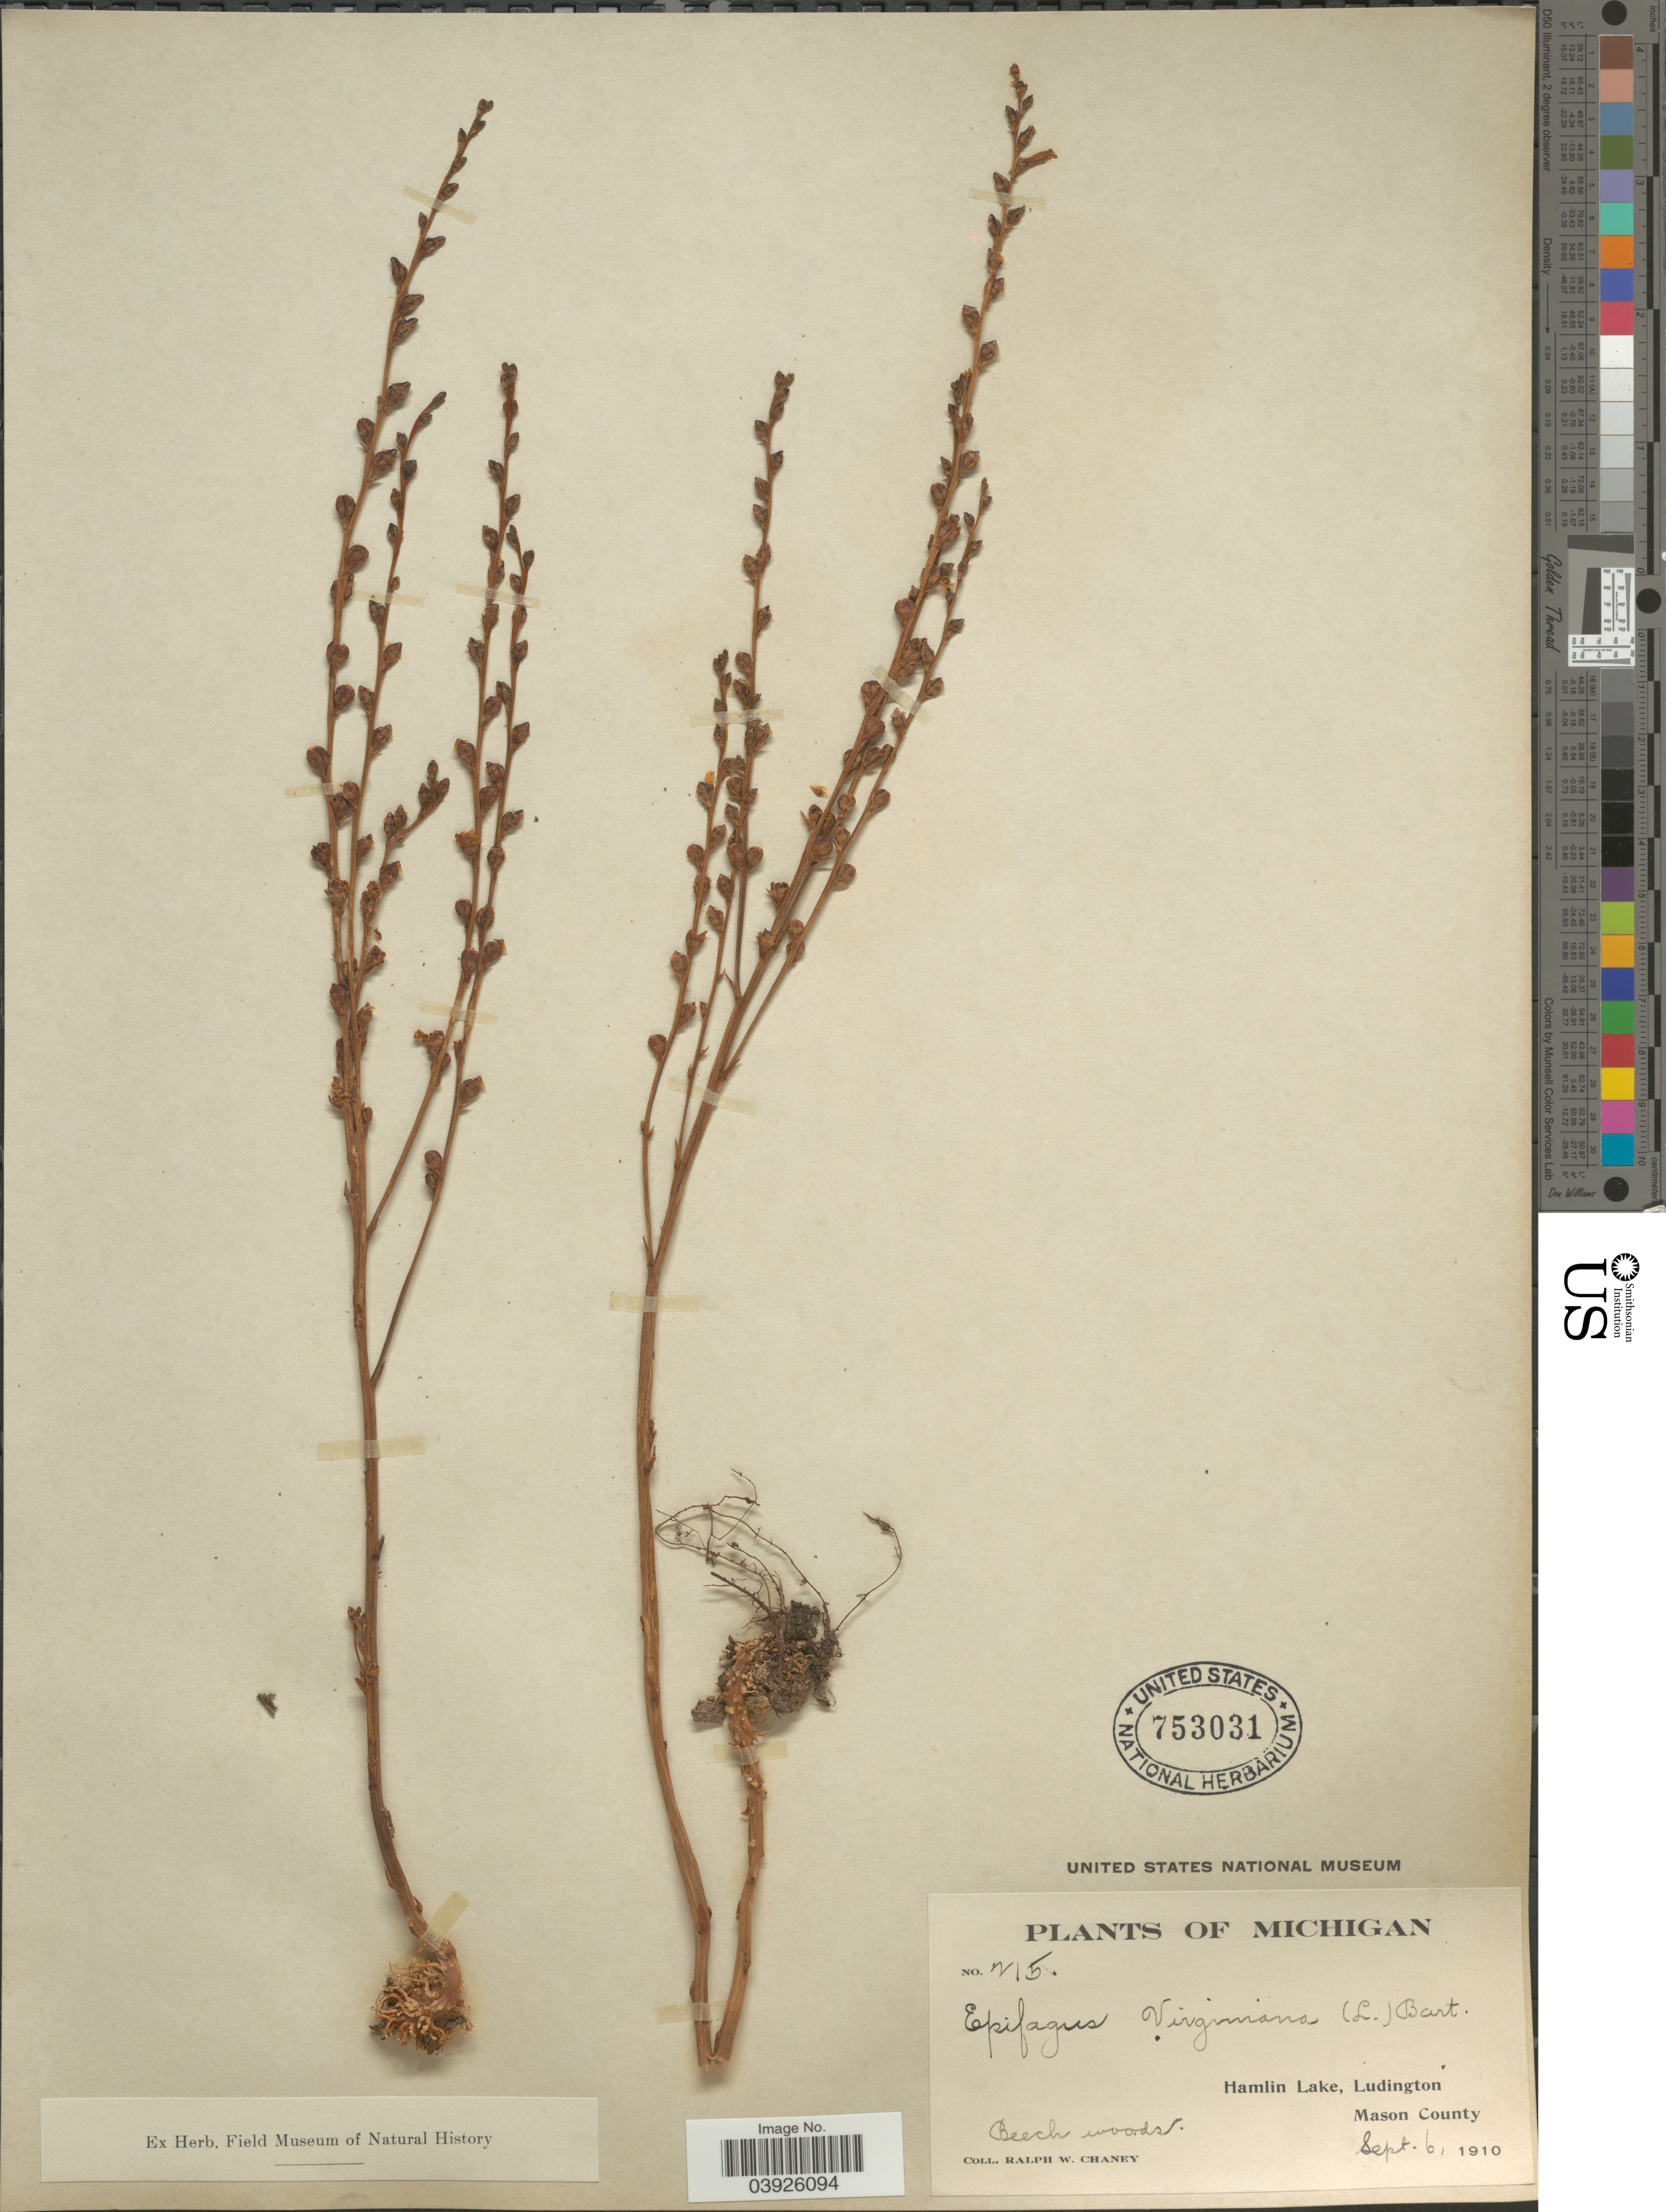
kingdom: Plantae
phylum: Tracheophyta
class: Magnoliopsida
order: Lamiales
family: Orobanchaceae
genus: Epifagus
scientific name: Epifagus virginiana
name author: (L.) W.P.C. Barton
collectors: R. Chaney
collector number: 215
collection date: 1910-09-06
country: United States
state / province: Michigan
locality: Hamlin Lake, Ludington. Mason County.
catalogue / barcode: US 753031